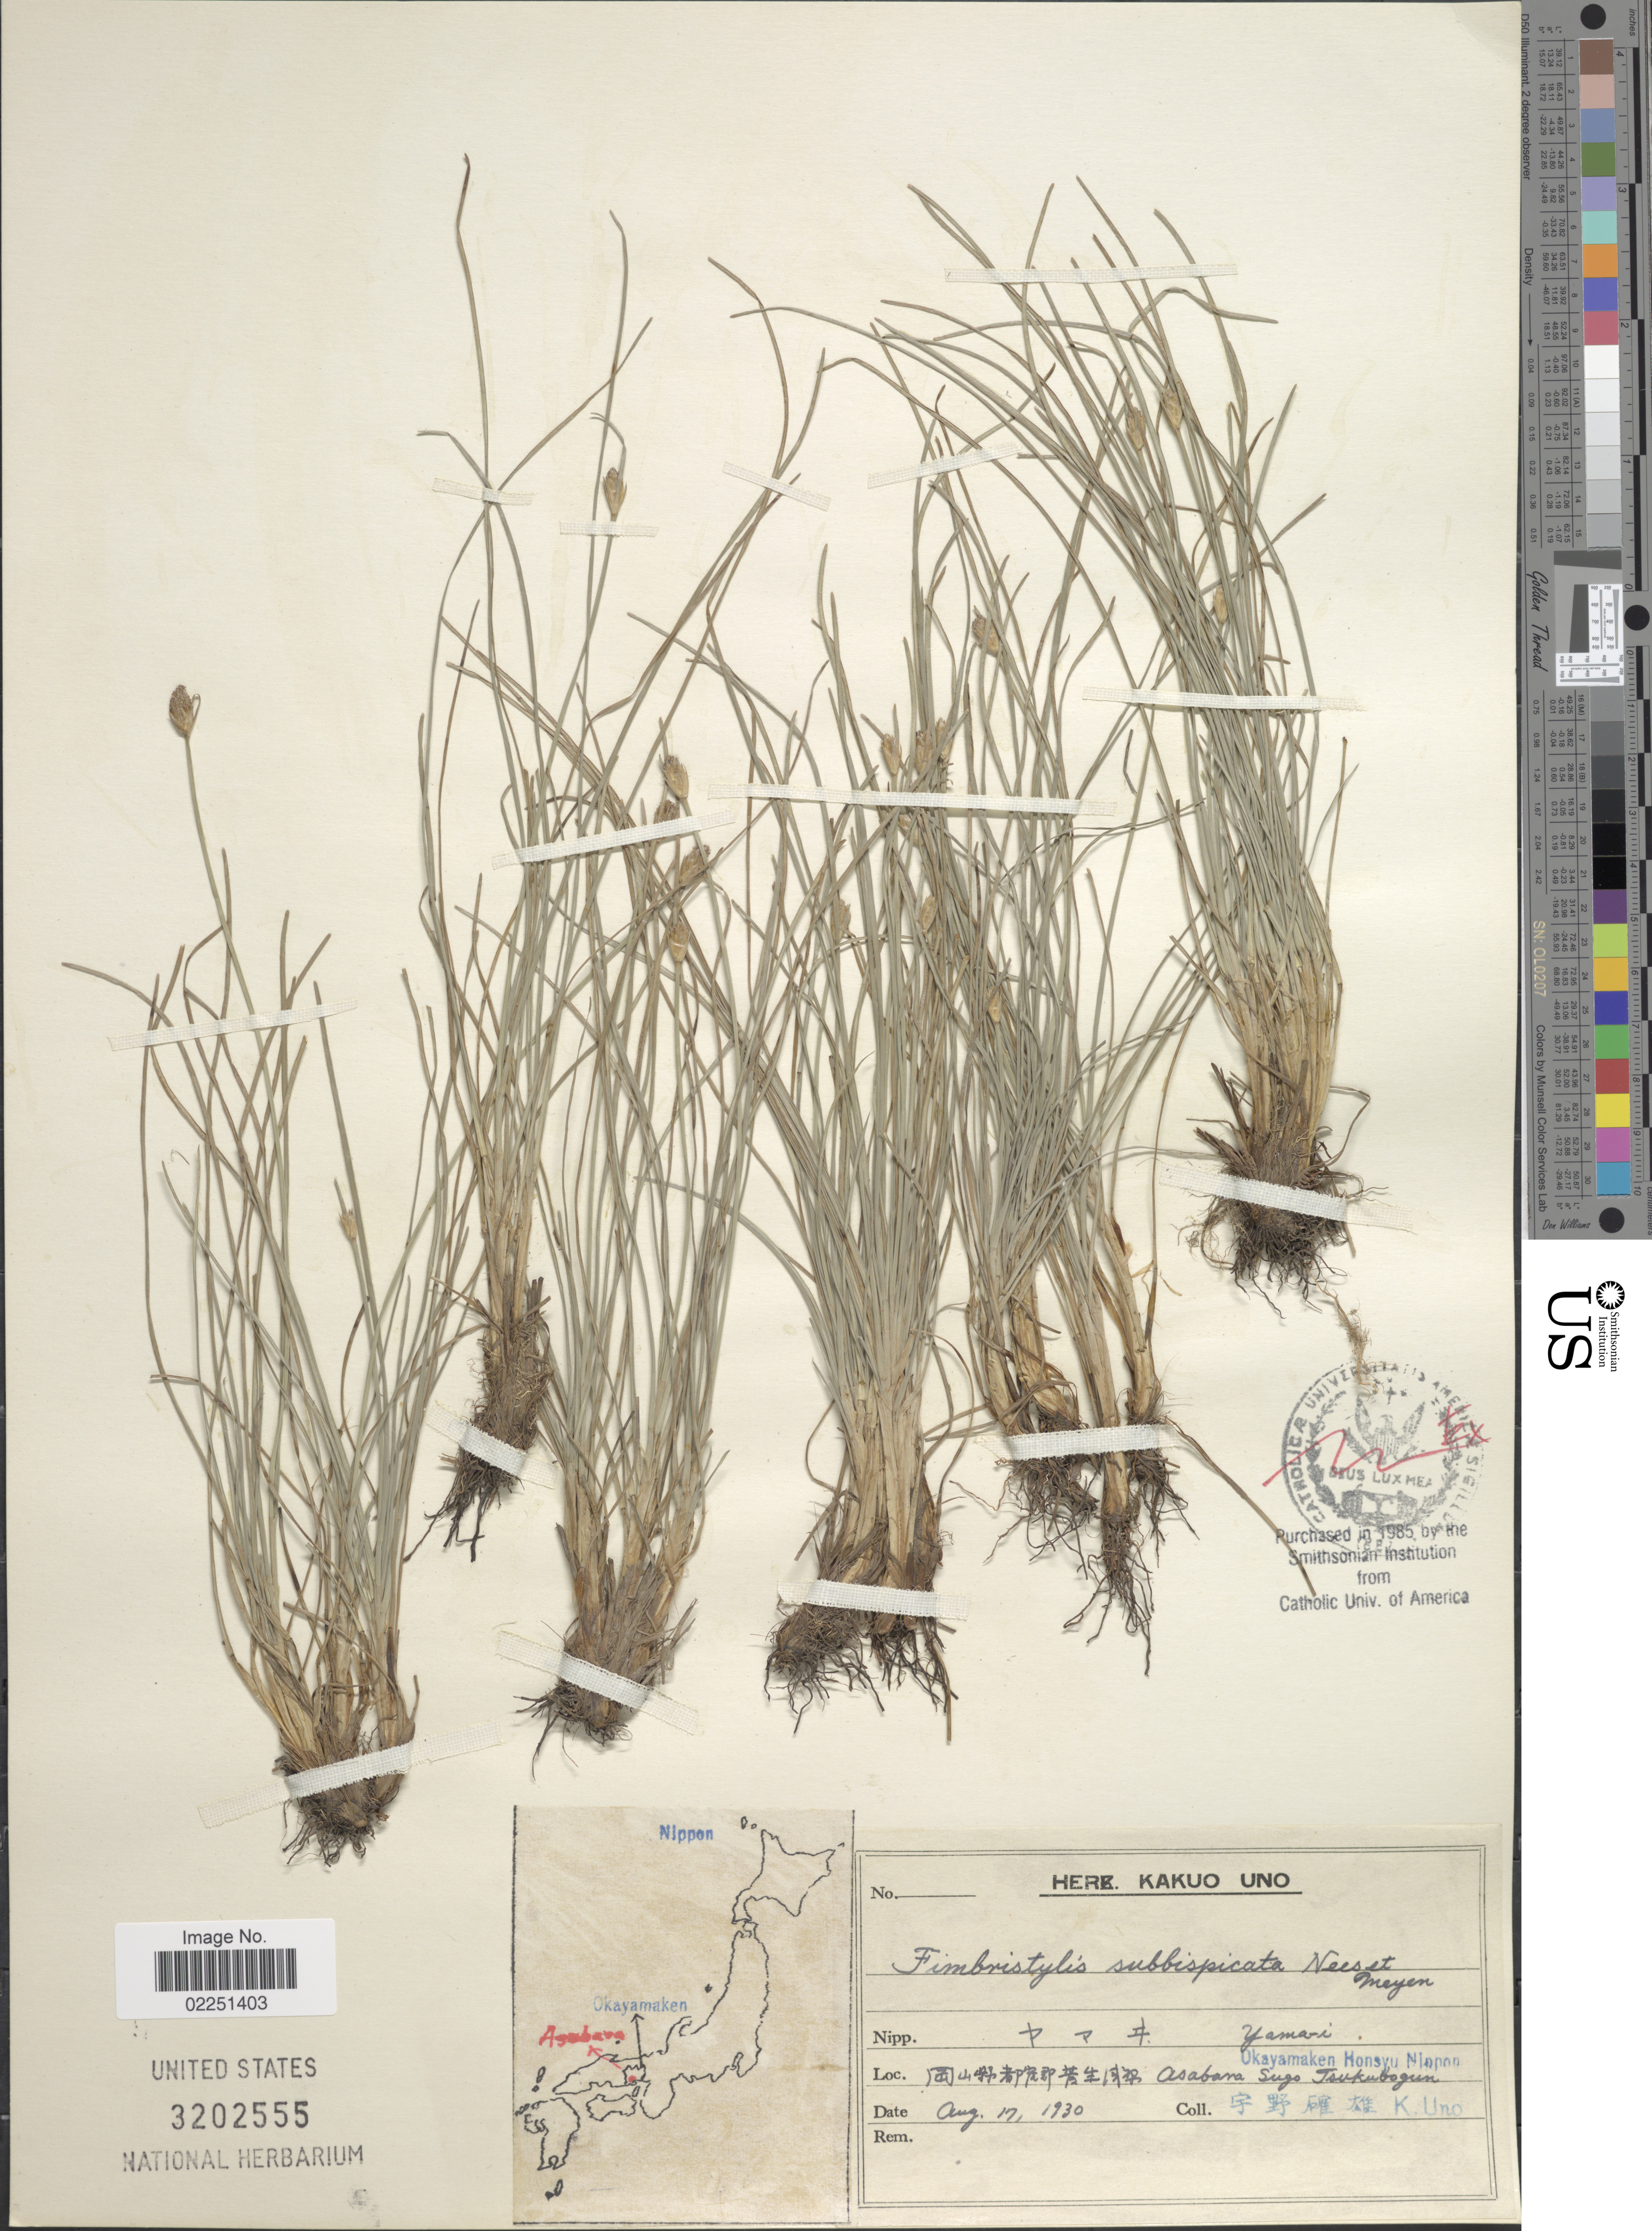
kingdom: Plantae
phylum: Tracheophyta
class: Liliopsida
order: Poales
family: Cyperaceae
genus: Fimbristylis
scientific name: Fimbristylis subbispicata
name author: Nees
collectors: K. Uno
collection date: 1930-08-17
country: Japan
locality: Okayamaken Honsyu Nippon. Asabana Sugo Tsukubogun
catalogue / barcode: US 3202555